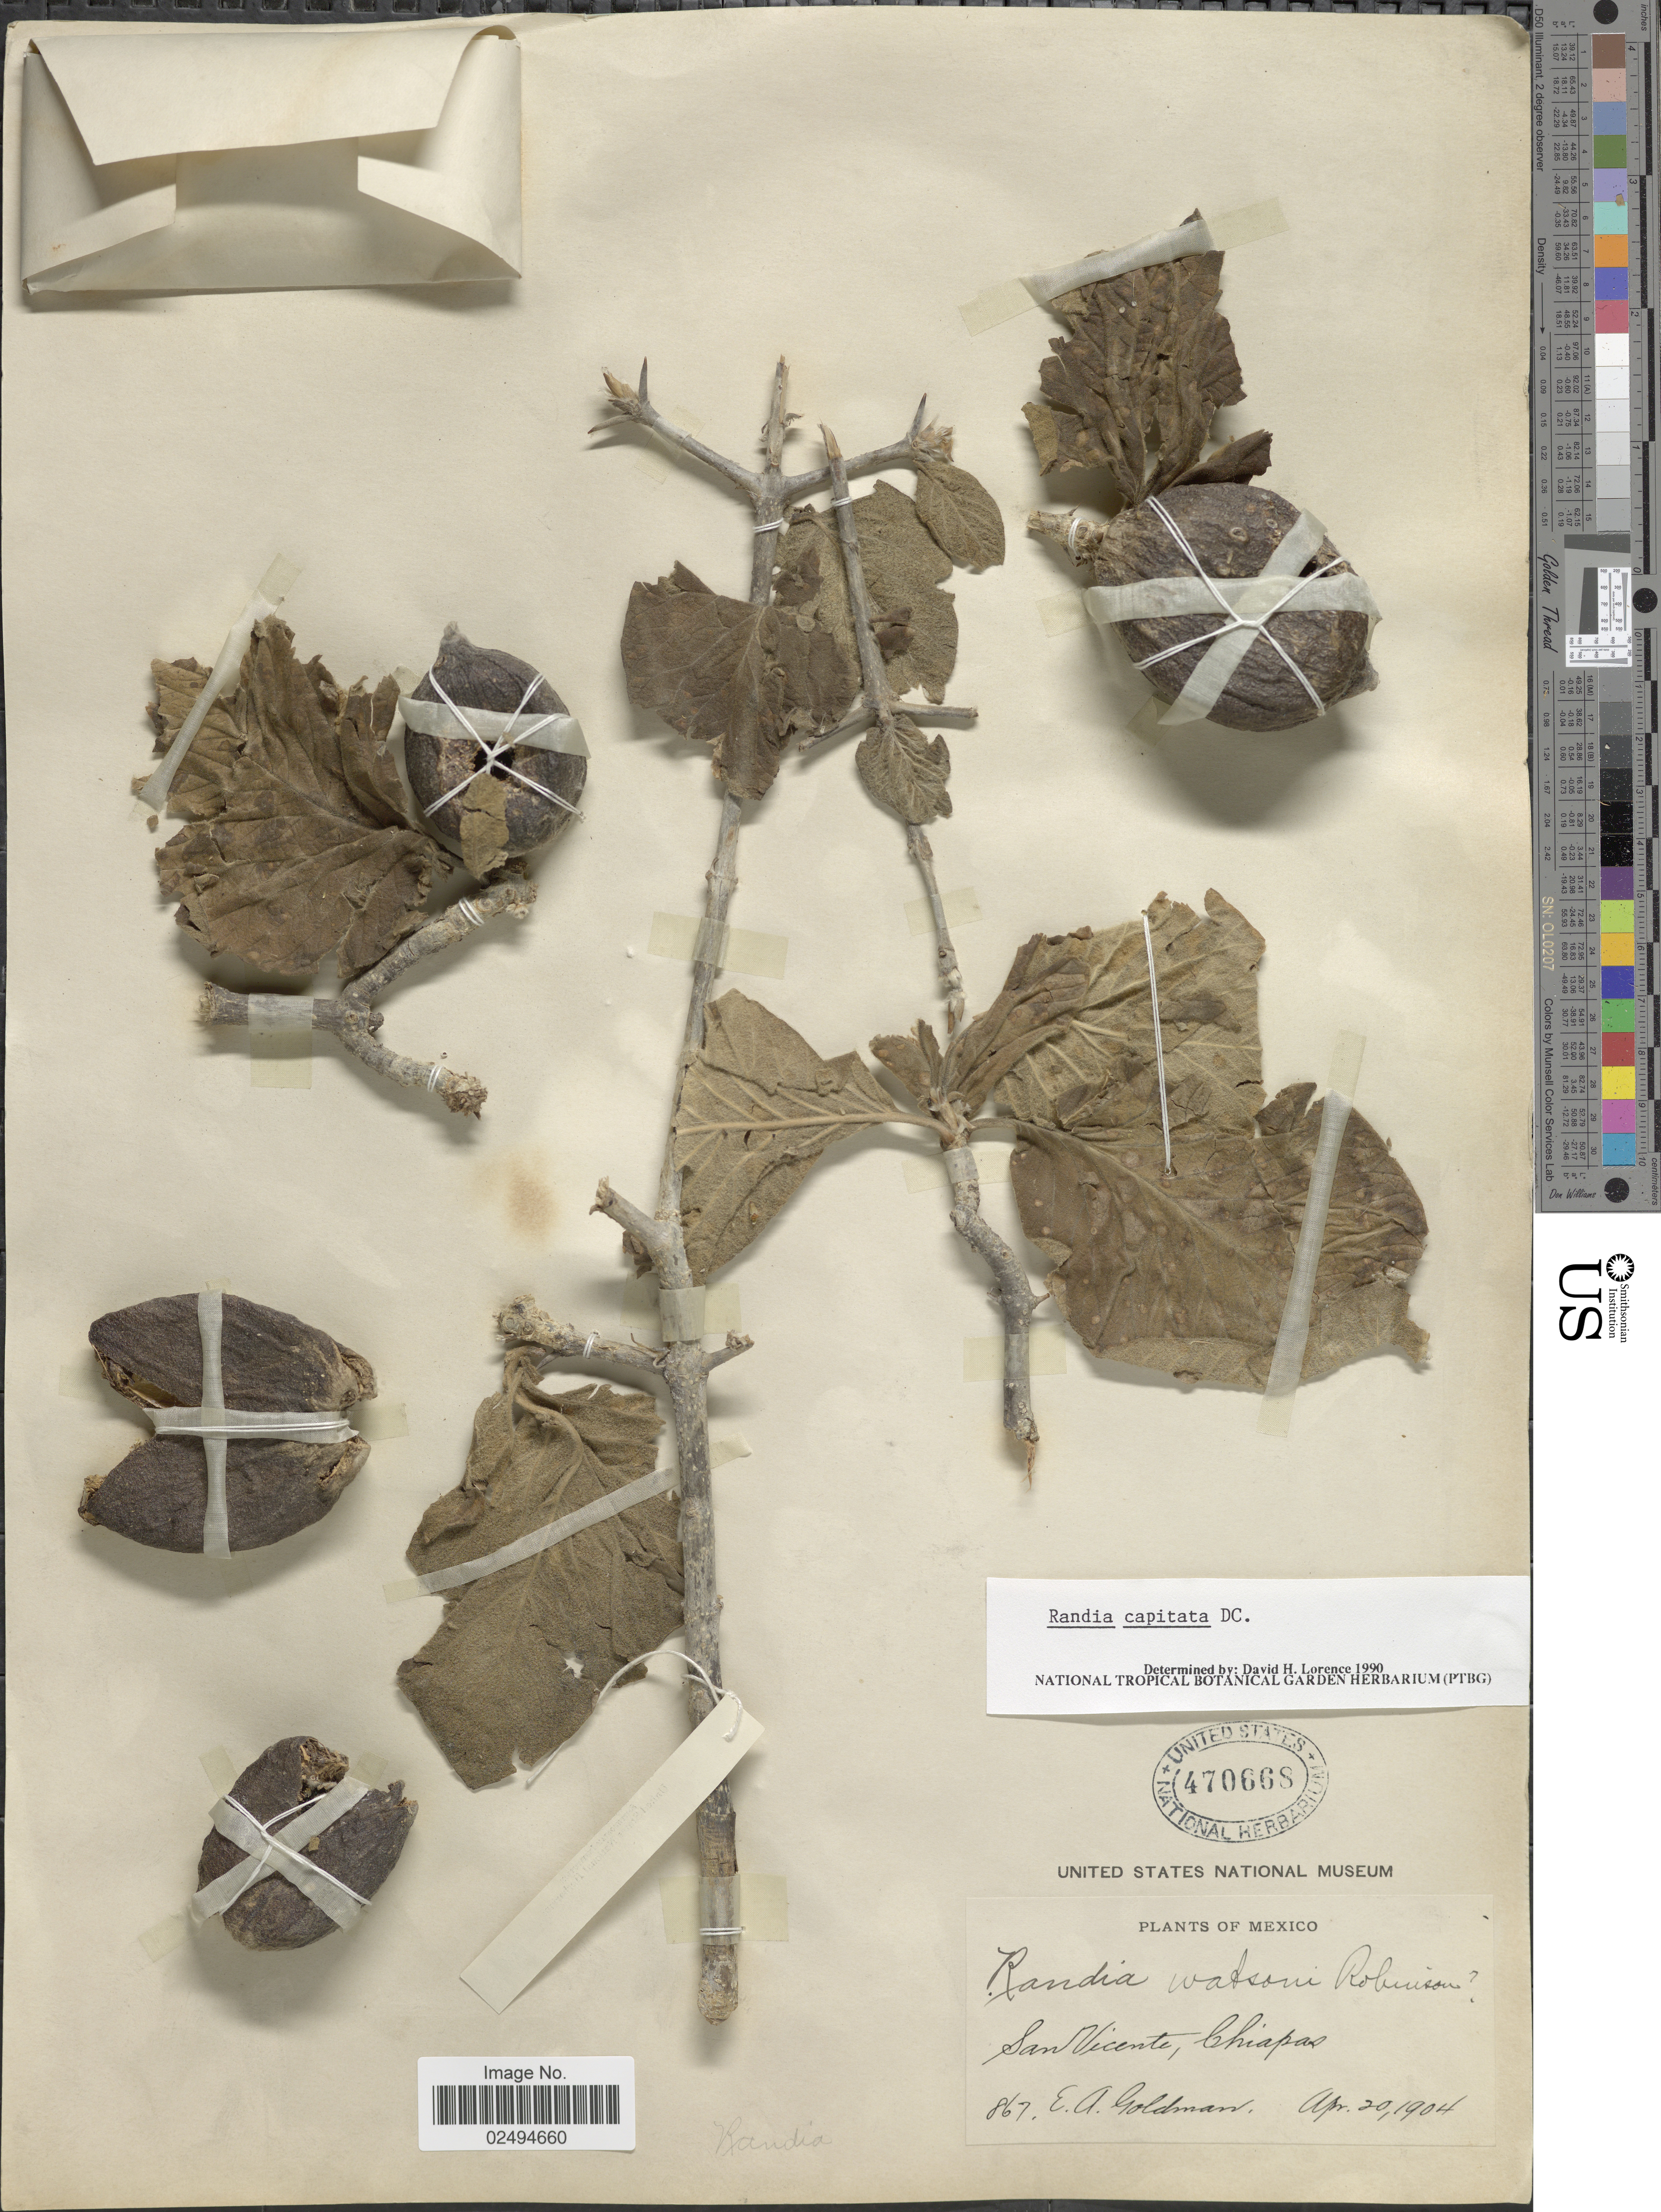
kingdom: Plantae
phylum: Tracheophyta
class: Magnoliopsida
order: Gentianales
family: Rubiaceae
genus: Randia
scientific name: Randia capitata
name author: DC.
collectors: E. A. Goldman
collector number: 867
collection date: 1904-04-20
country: Mexico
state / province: Chiapas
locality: San Vicente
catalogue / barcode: US 470668